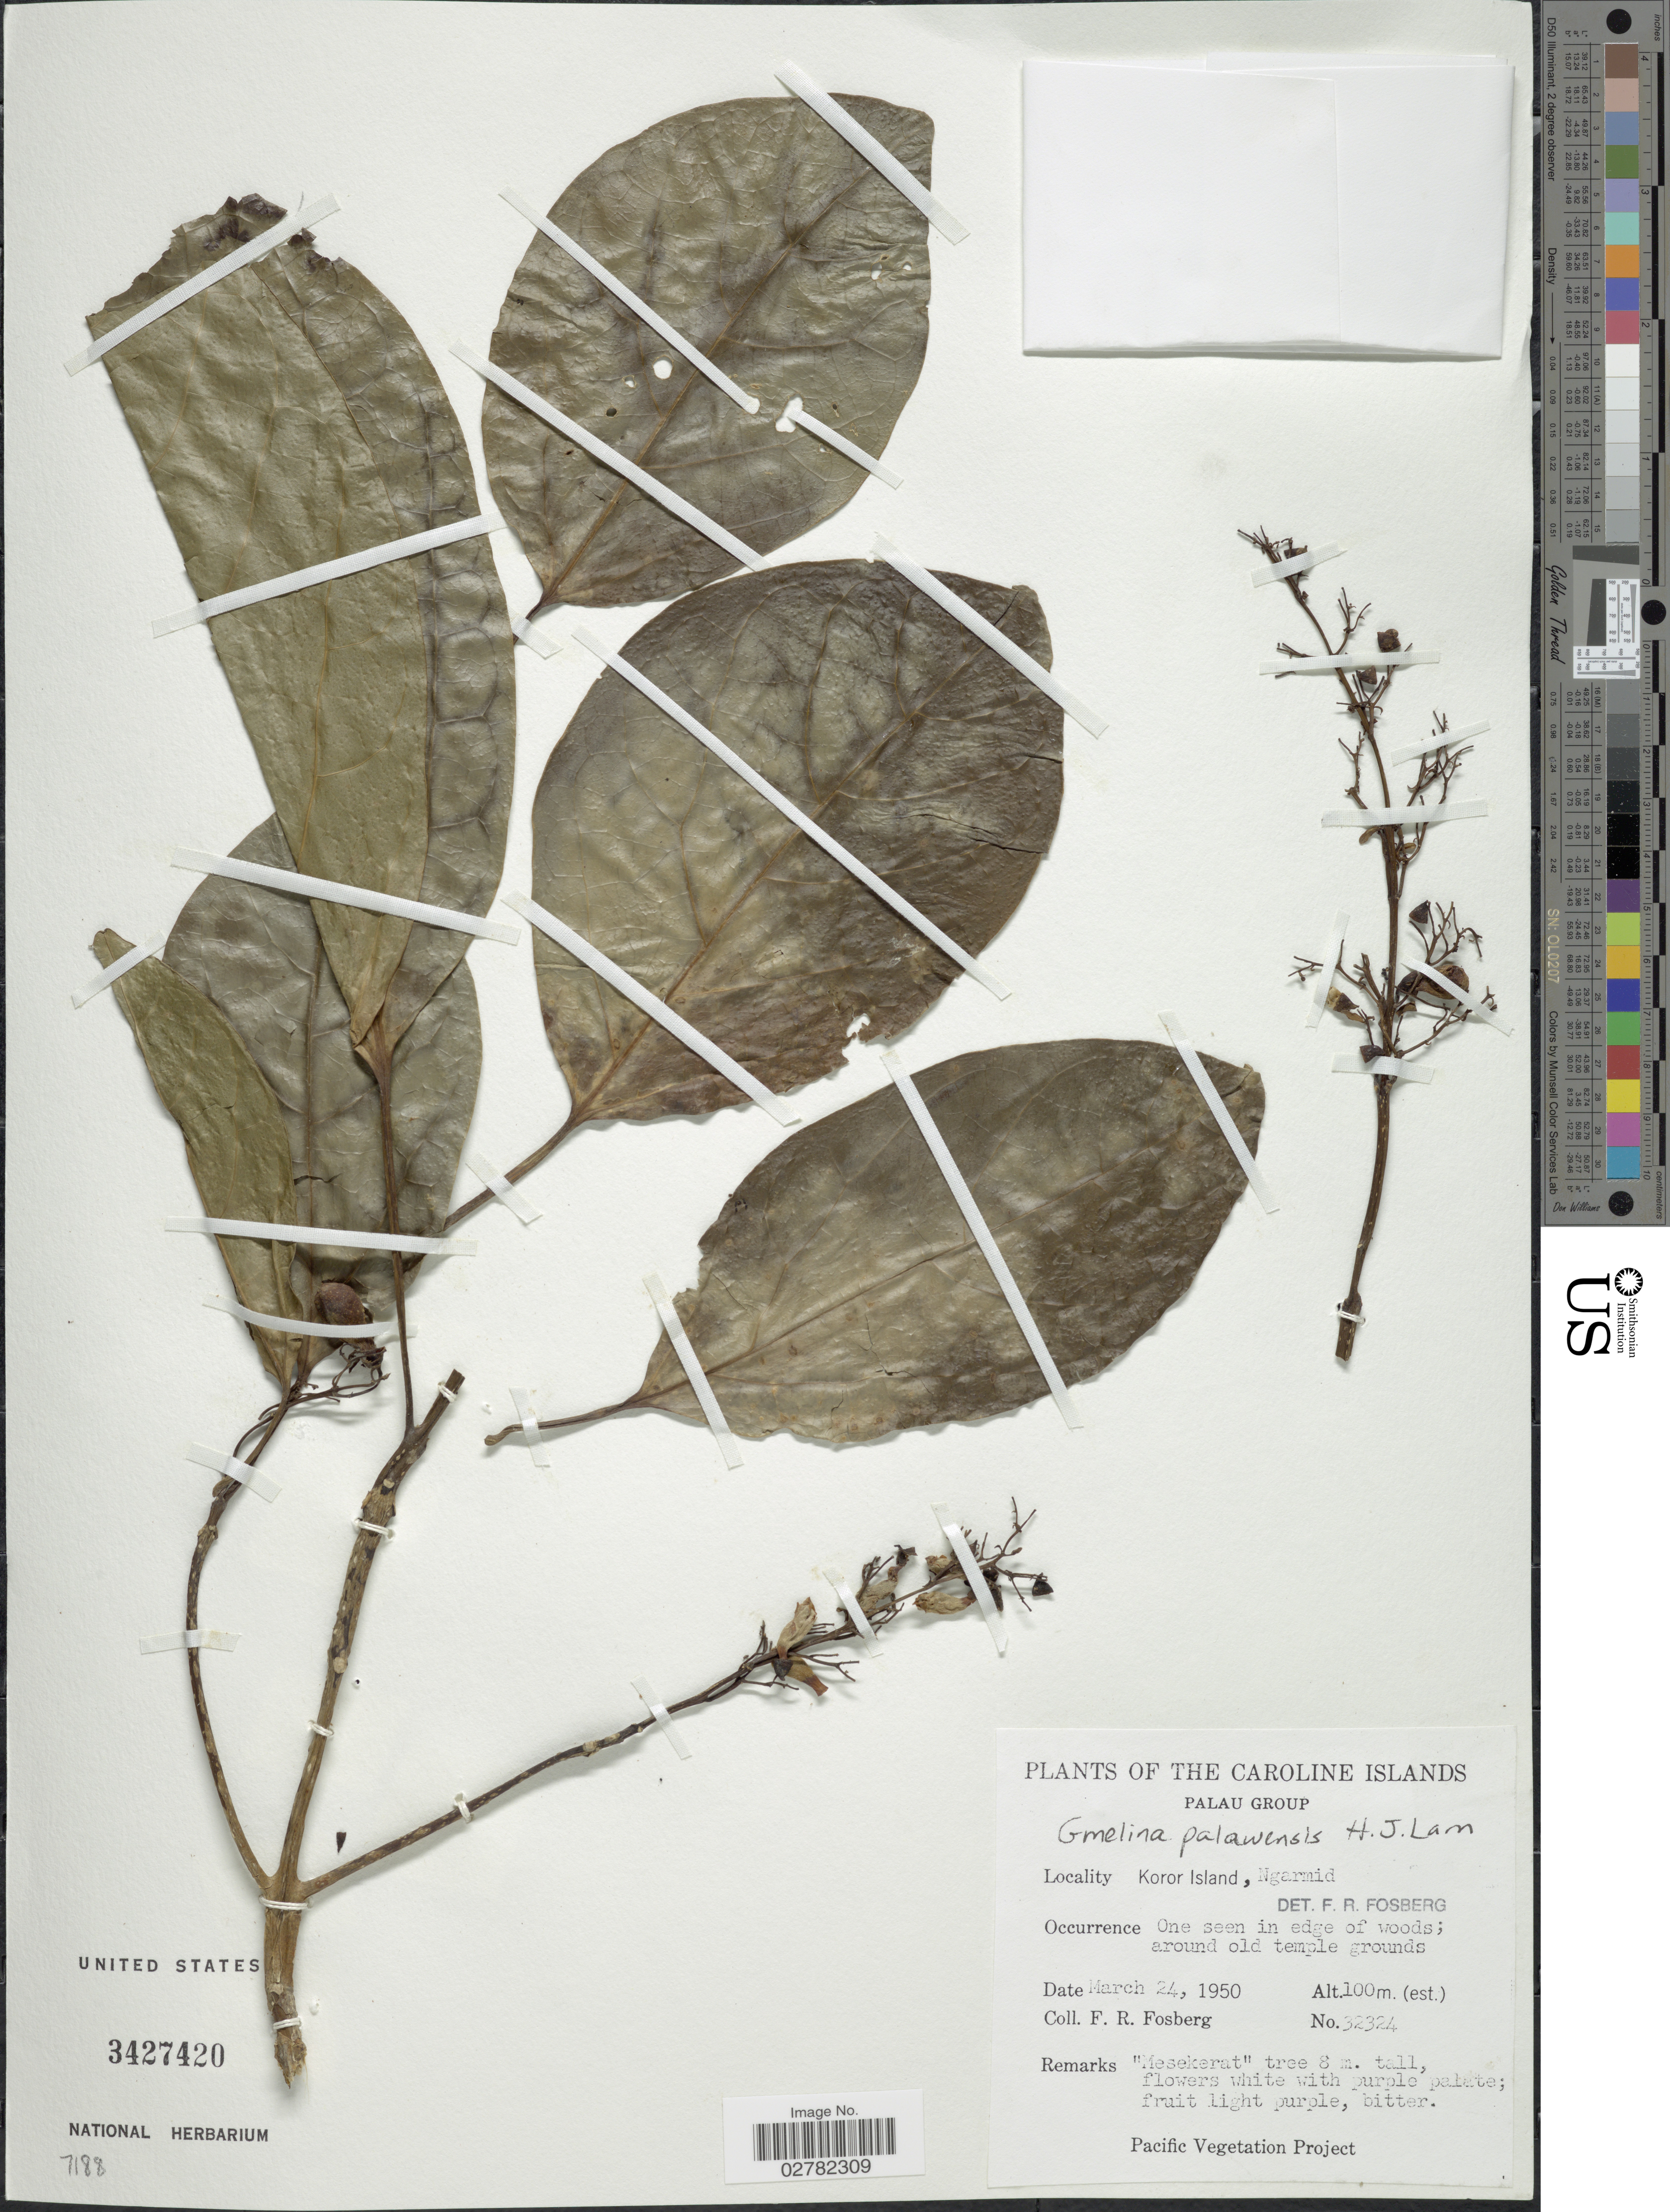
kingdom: Plantae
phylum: Tracheophyta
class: Magnoliopsida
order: Lamiales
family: Lamiaceae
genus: Gmelina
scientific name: Gmelina palawensis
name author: H.J. Lam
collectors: F. R. Fosberg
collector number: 32324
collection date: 1950-03-24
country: Palau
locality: The Caroline Islands. Palau Group. Koror Island, Ngarmid.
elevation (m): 100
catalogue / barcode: US 3427420